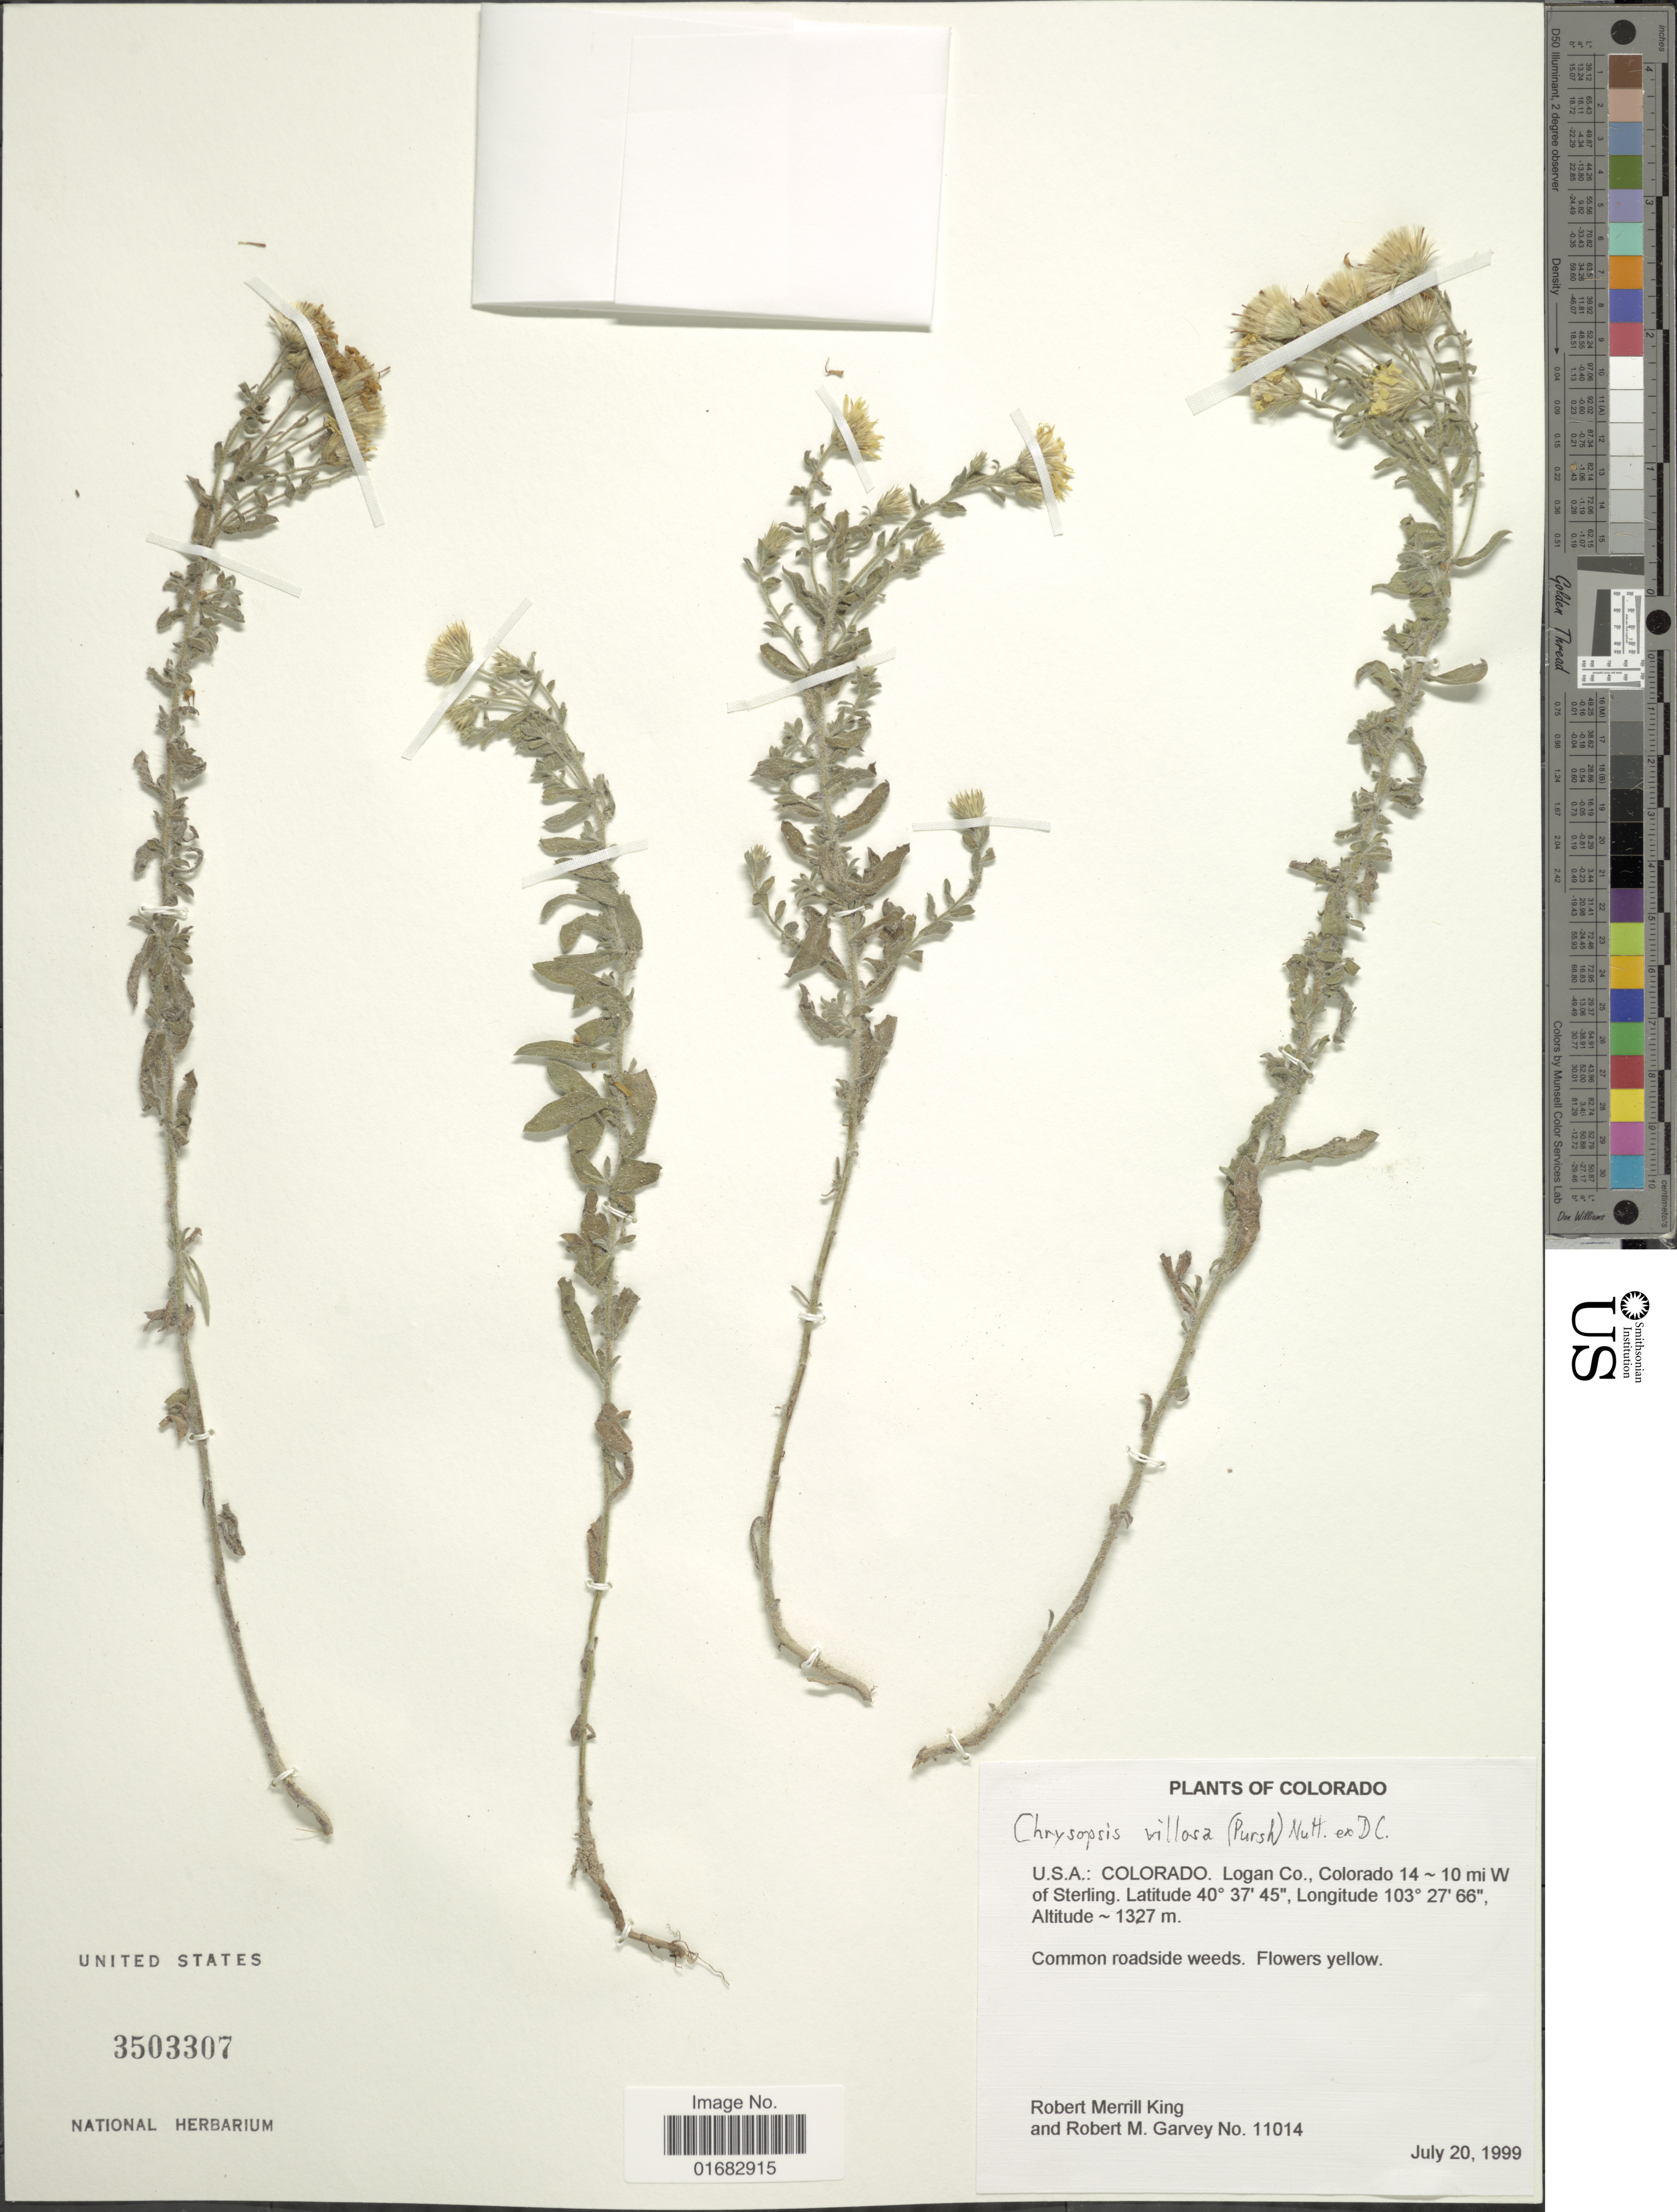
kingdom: Plantae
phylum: Tracheophyta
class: Magnoliopsida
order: Asterales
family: Asteraceae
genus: Heterotheca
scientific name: Heterotheca villosa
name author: (Pursh) Shinners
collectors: R. M. King & R. Garvey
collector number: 11014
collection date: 1999-07-20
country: United States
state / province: Colorado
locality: Logan Co., Colorado 14 10 mi W of Sterling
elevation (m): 1327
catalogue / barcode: US 3503307